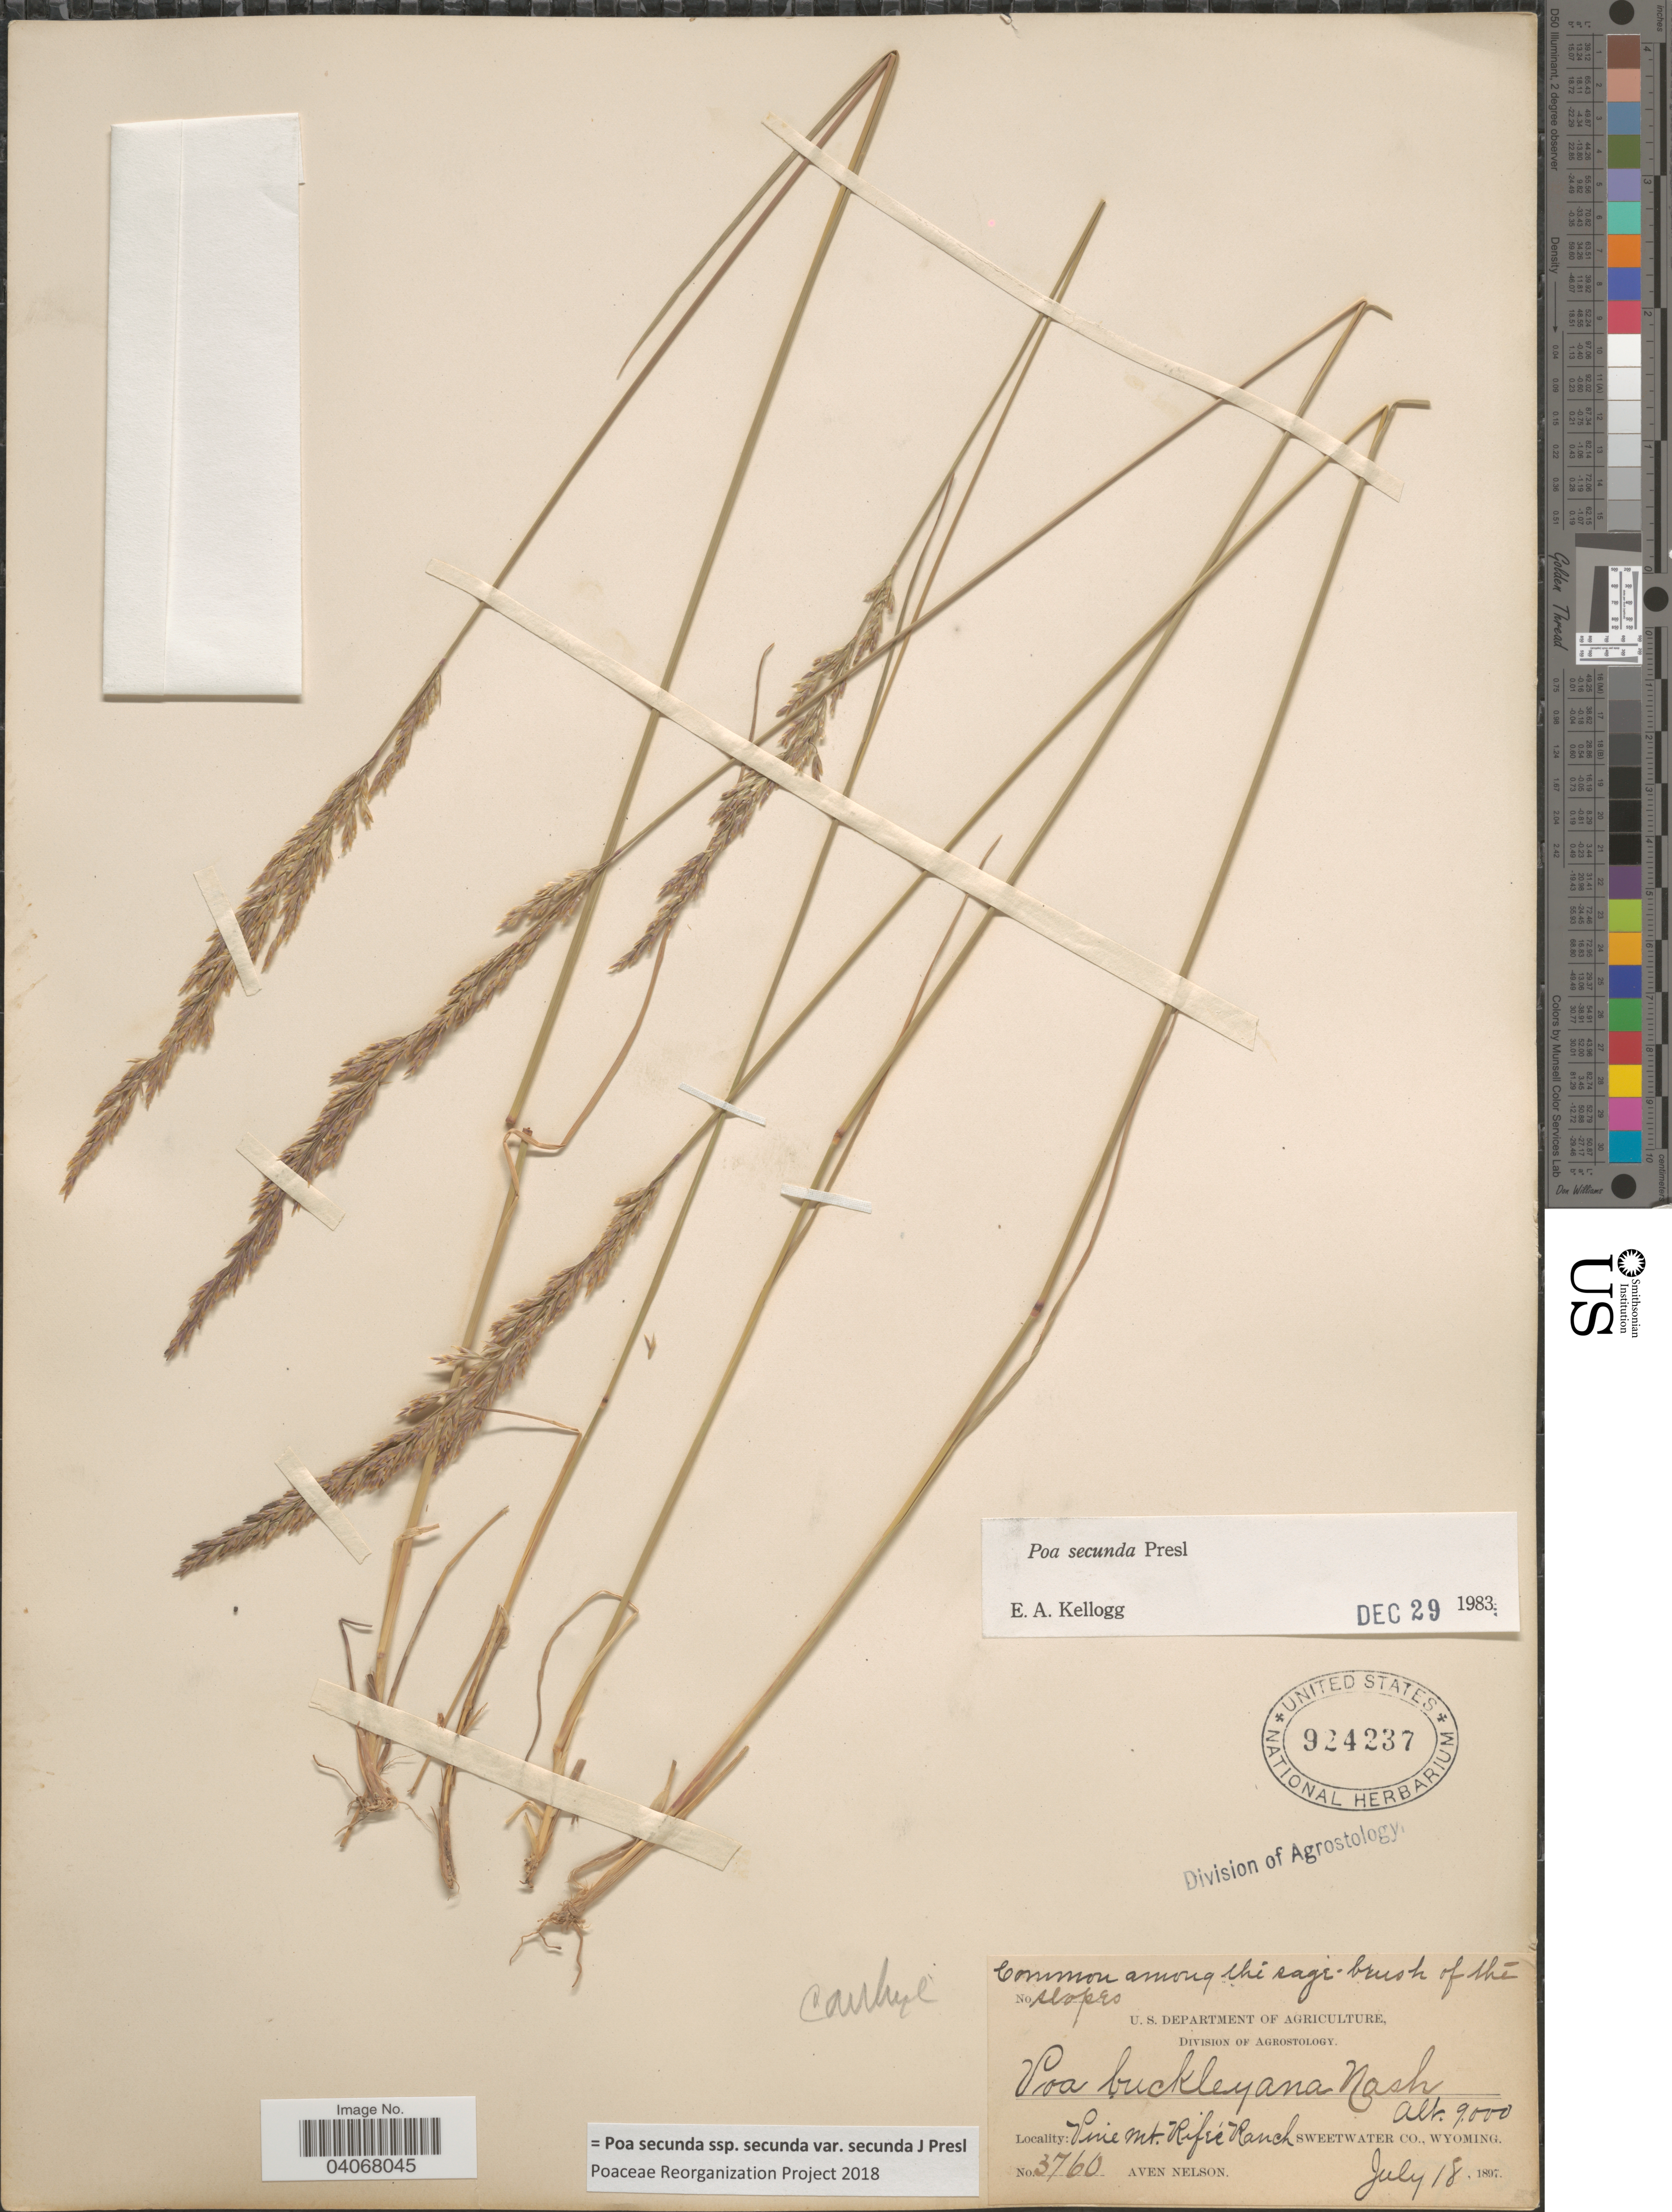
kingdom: Plantae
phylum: Tracheophyta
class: Liliopsida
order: Poales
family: Poaceae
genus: Poa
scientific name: Poa secunda subsp. secunda var. secunda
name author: J. Presl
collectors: A. Nelson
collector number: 3760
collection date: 1897-07-18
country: United States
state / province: Wyoming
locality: Among the sage-brush of the slopes. Pine Mt. Rife's Ranch. Sweetwater Co.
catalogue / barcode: US 924237